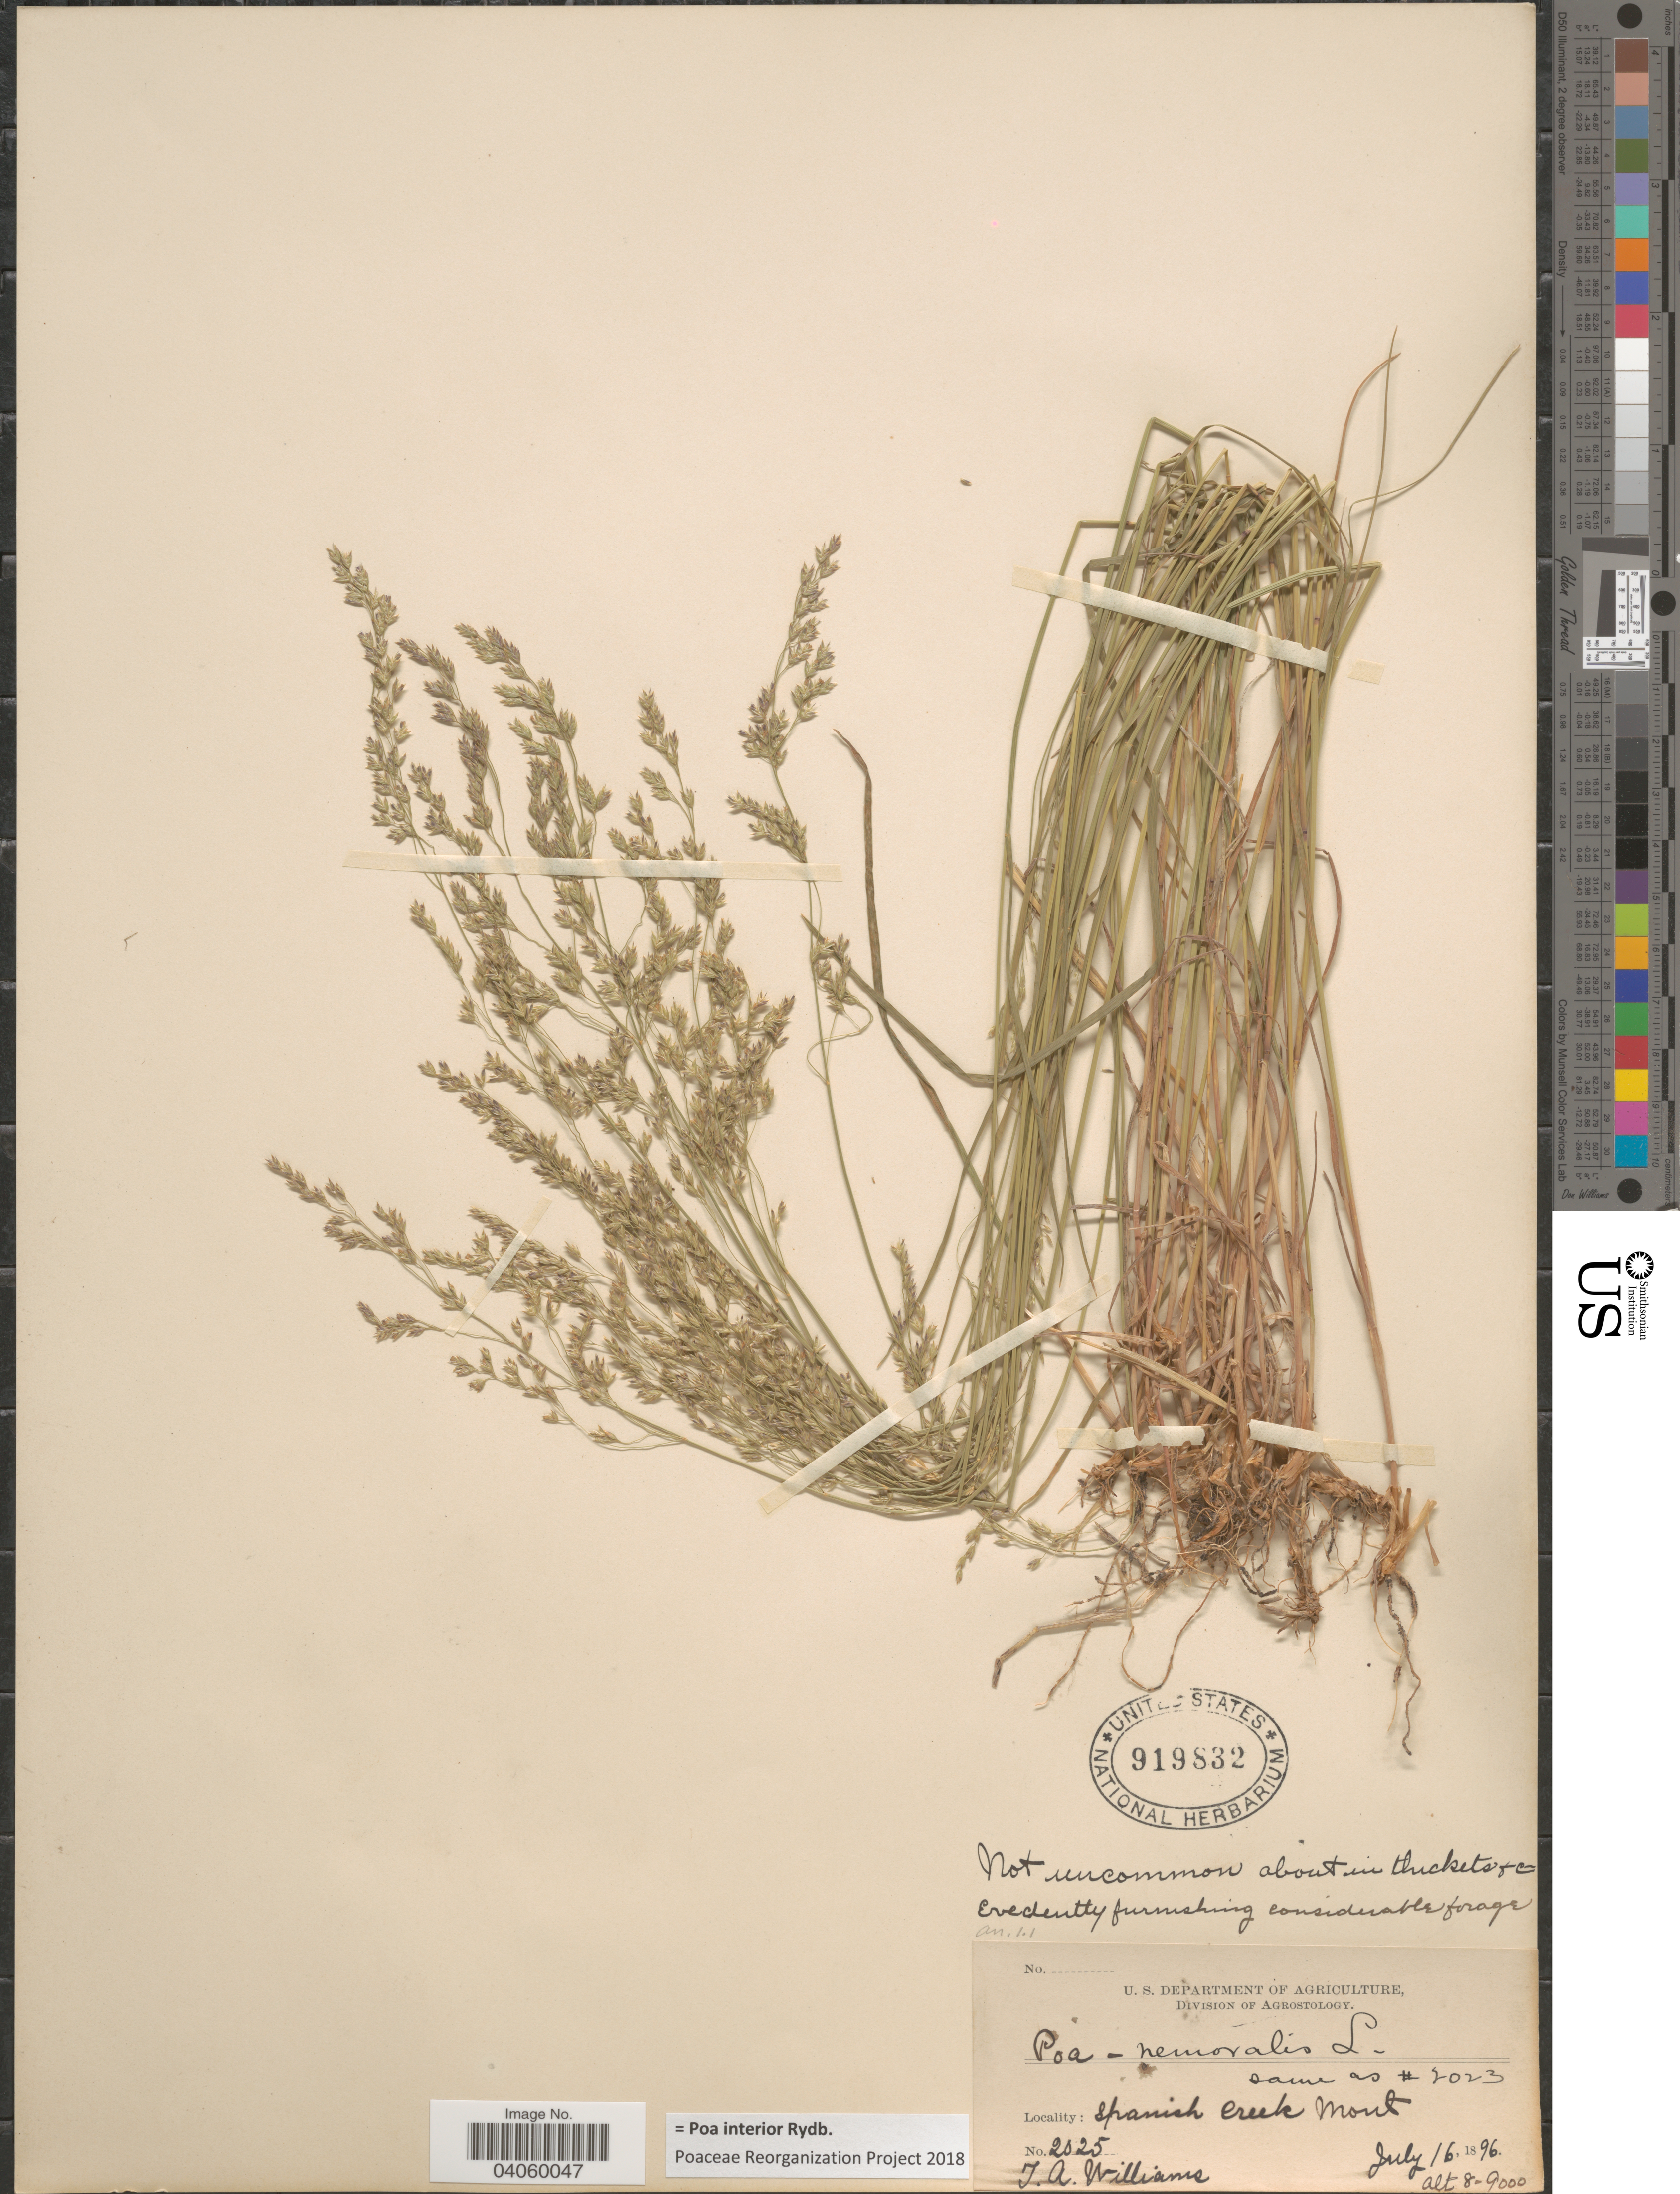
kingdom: Plantae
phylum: Tracheophyta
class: Liliopsida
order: Poales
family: Poaceae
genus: Poa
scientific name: Poa interior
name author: Rydb.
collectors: T. Williams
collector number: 2025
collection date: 1896-07-16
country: United States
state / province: Montana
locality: Spanish Creek.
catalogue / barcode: US 919832